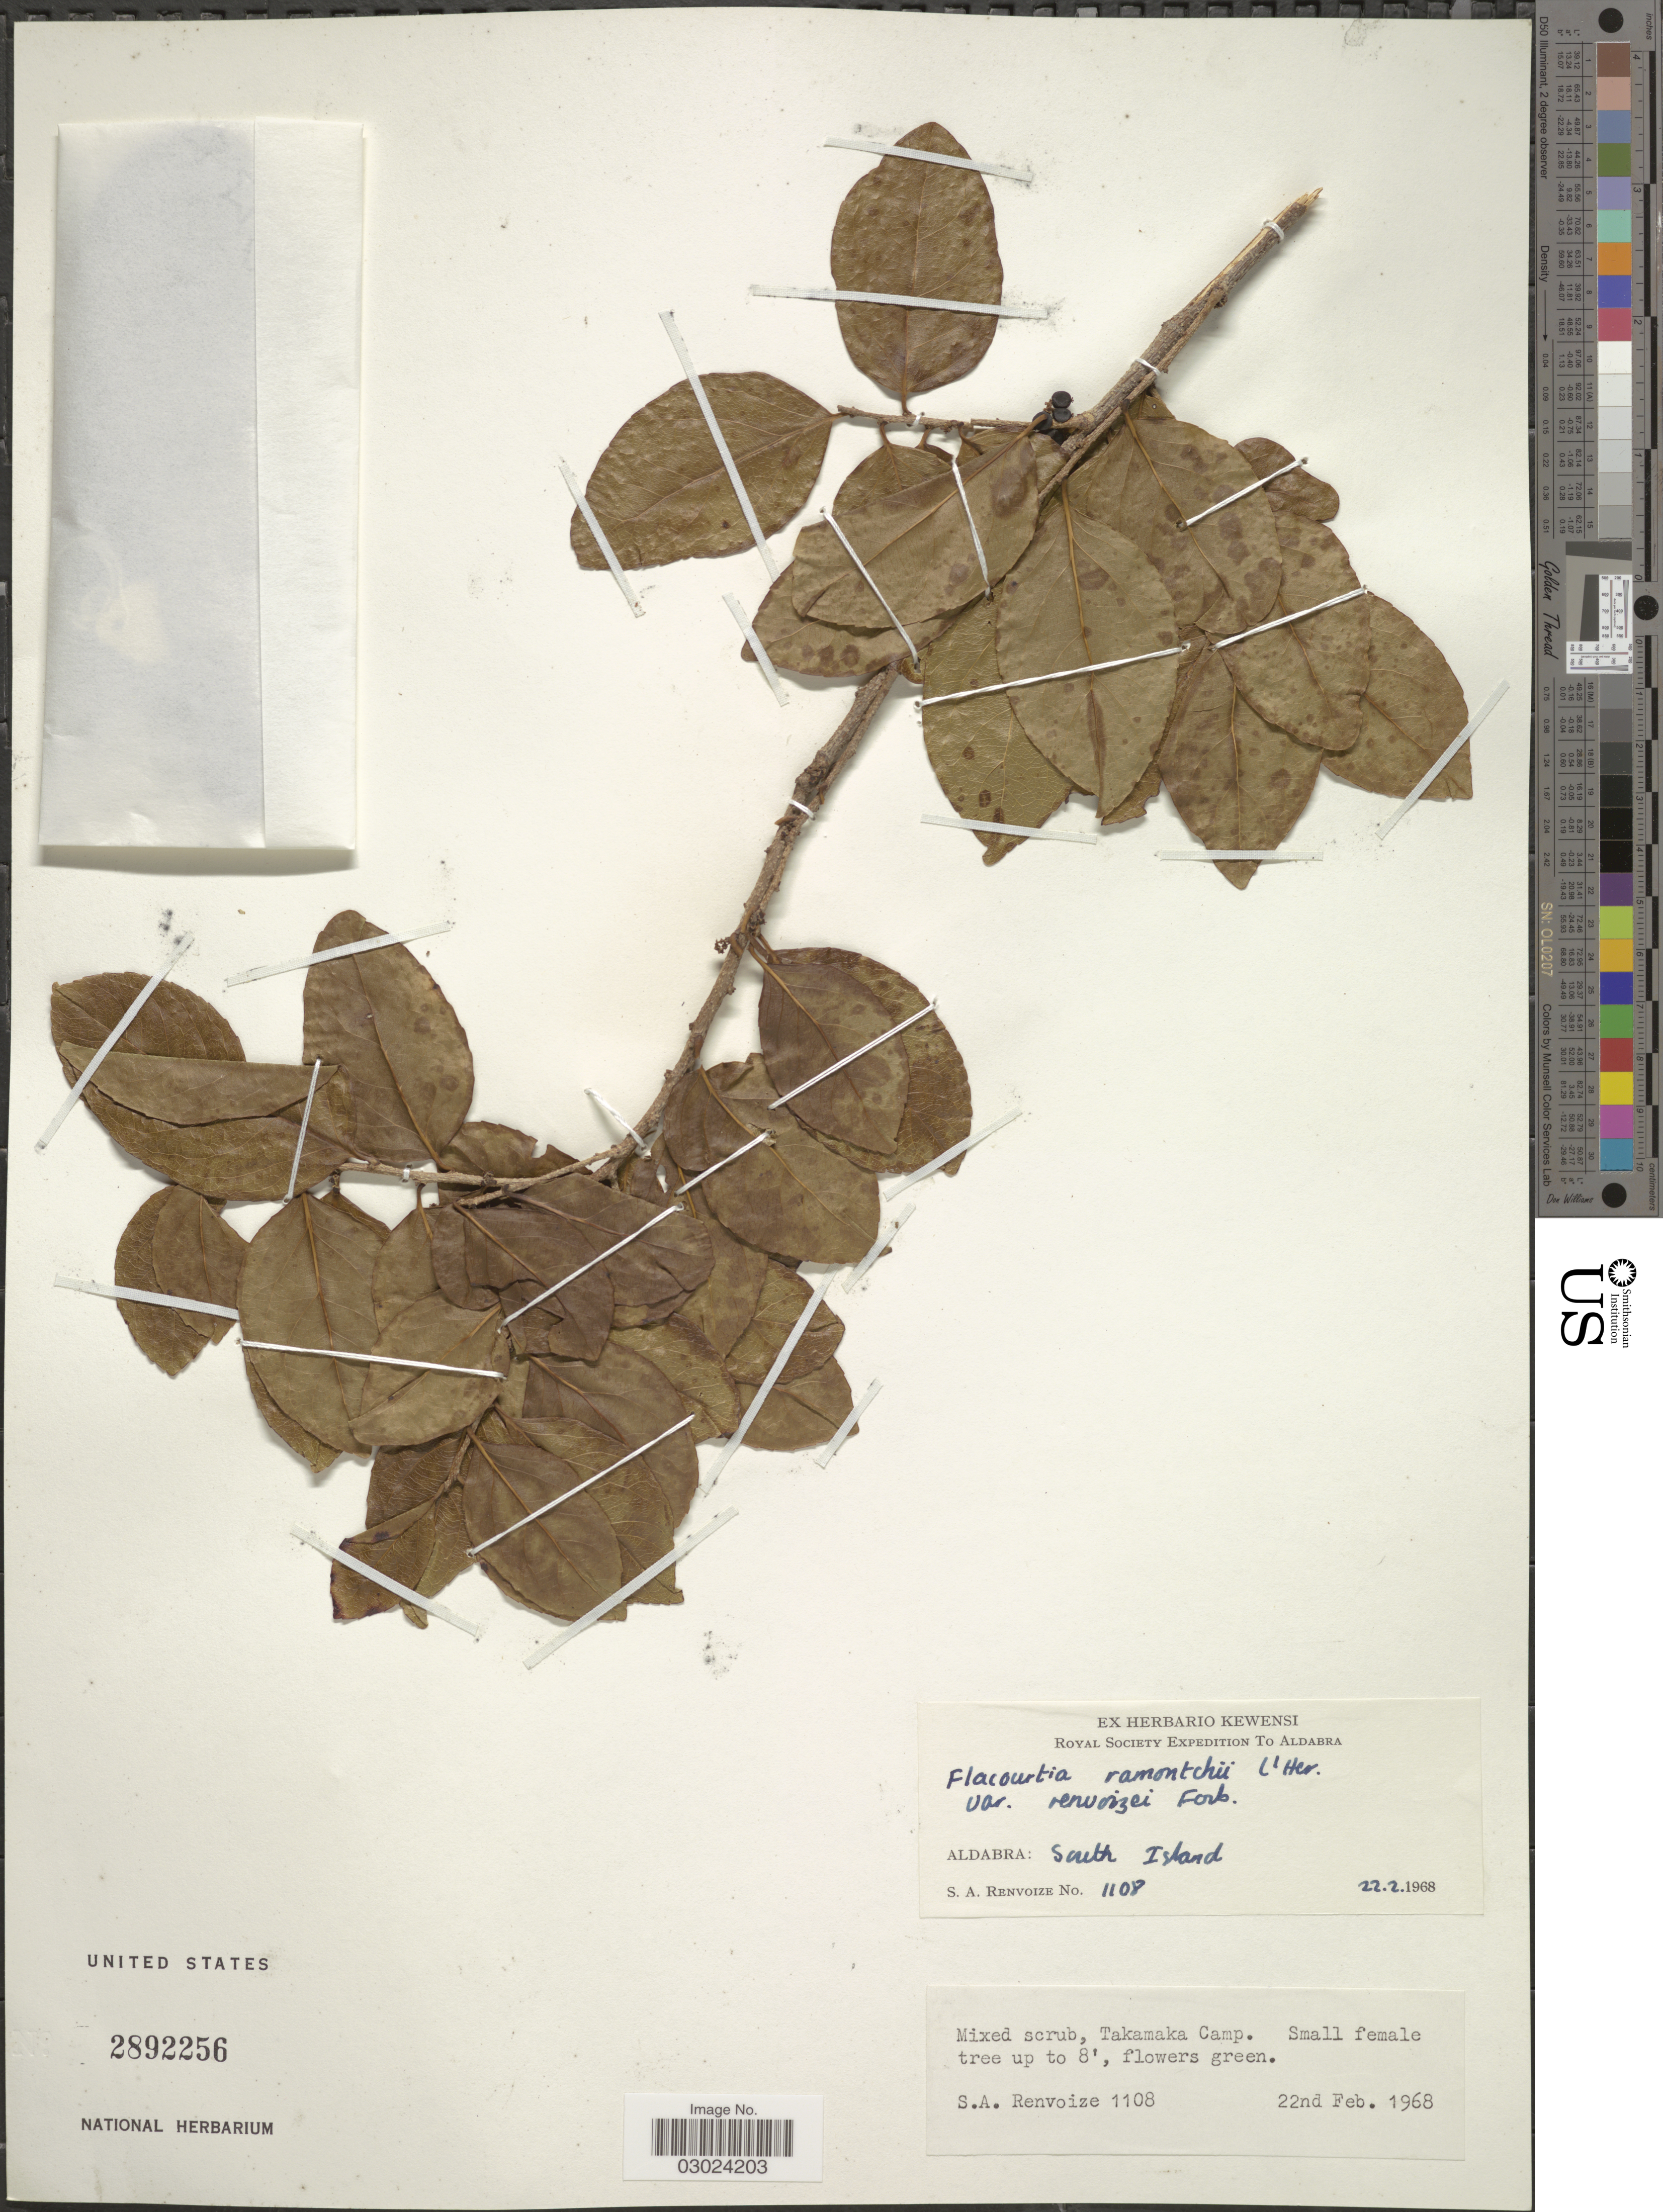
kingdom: Plantae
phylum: Tracheophyta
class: Magnoliopsida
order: Malpighiales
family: Salicaceae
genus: Flacourtia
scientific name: Flacourtia ramontchi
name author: L'Hér.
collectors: S. A. Renvoize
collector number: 1108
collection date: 1968-02-22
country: Seychelles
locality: Aldabra: South Island. Takamaka Camp.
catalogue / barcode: US 2892256